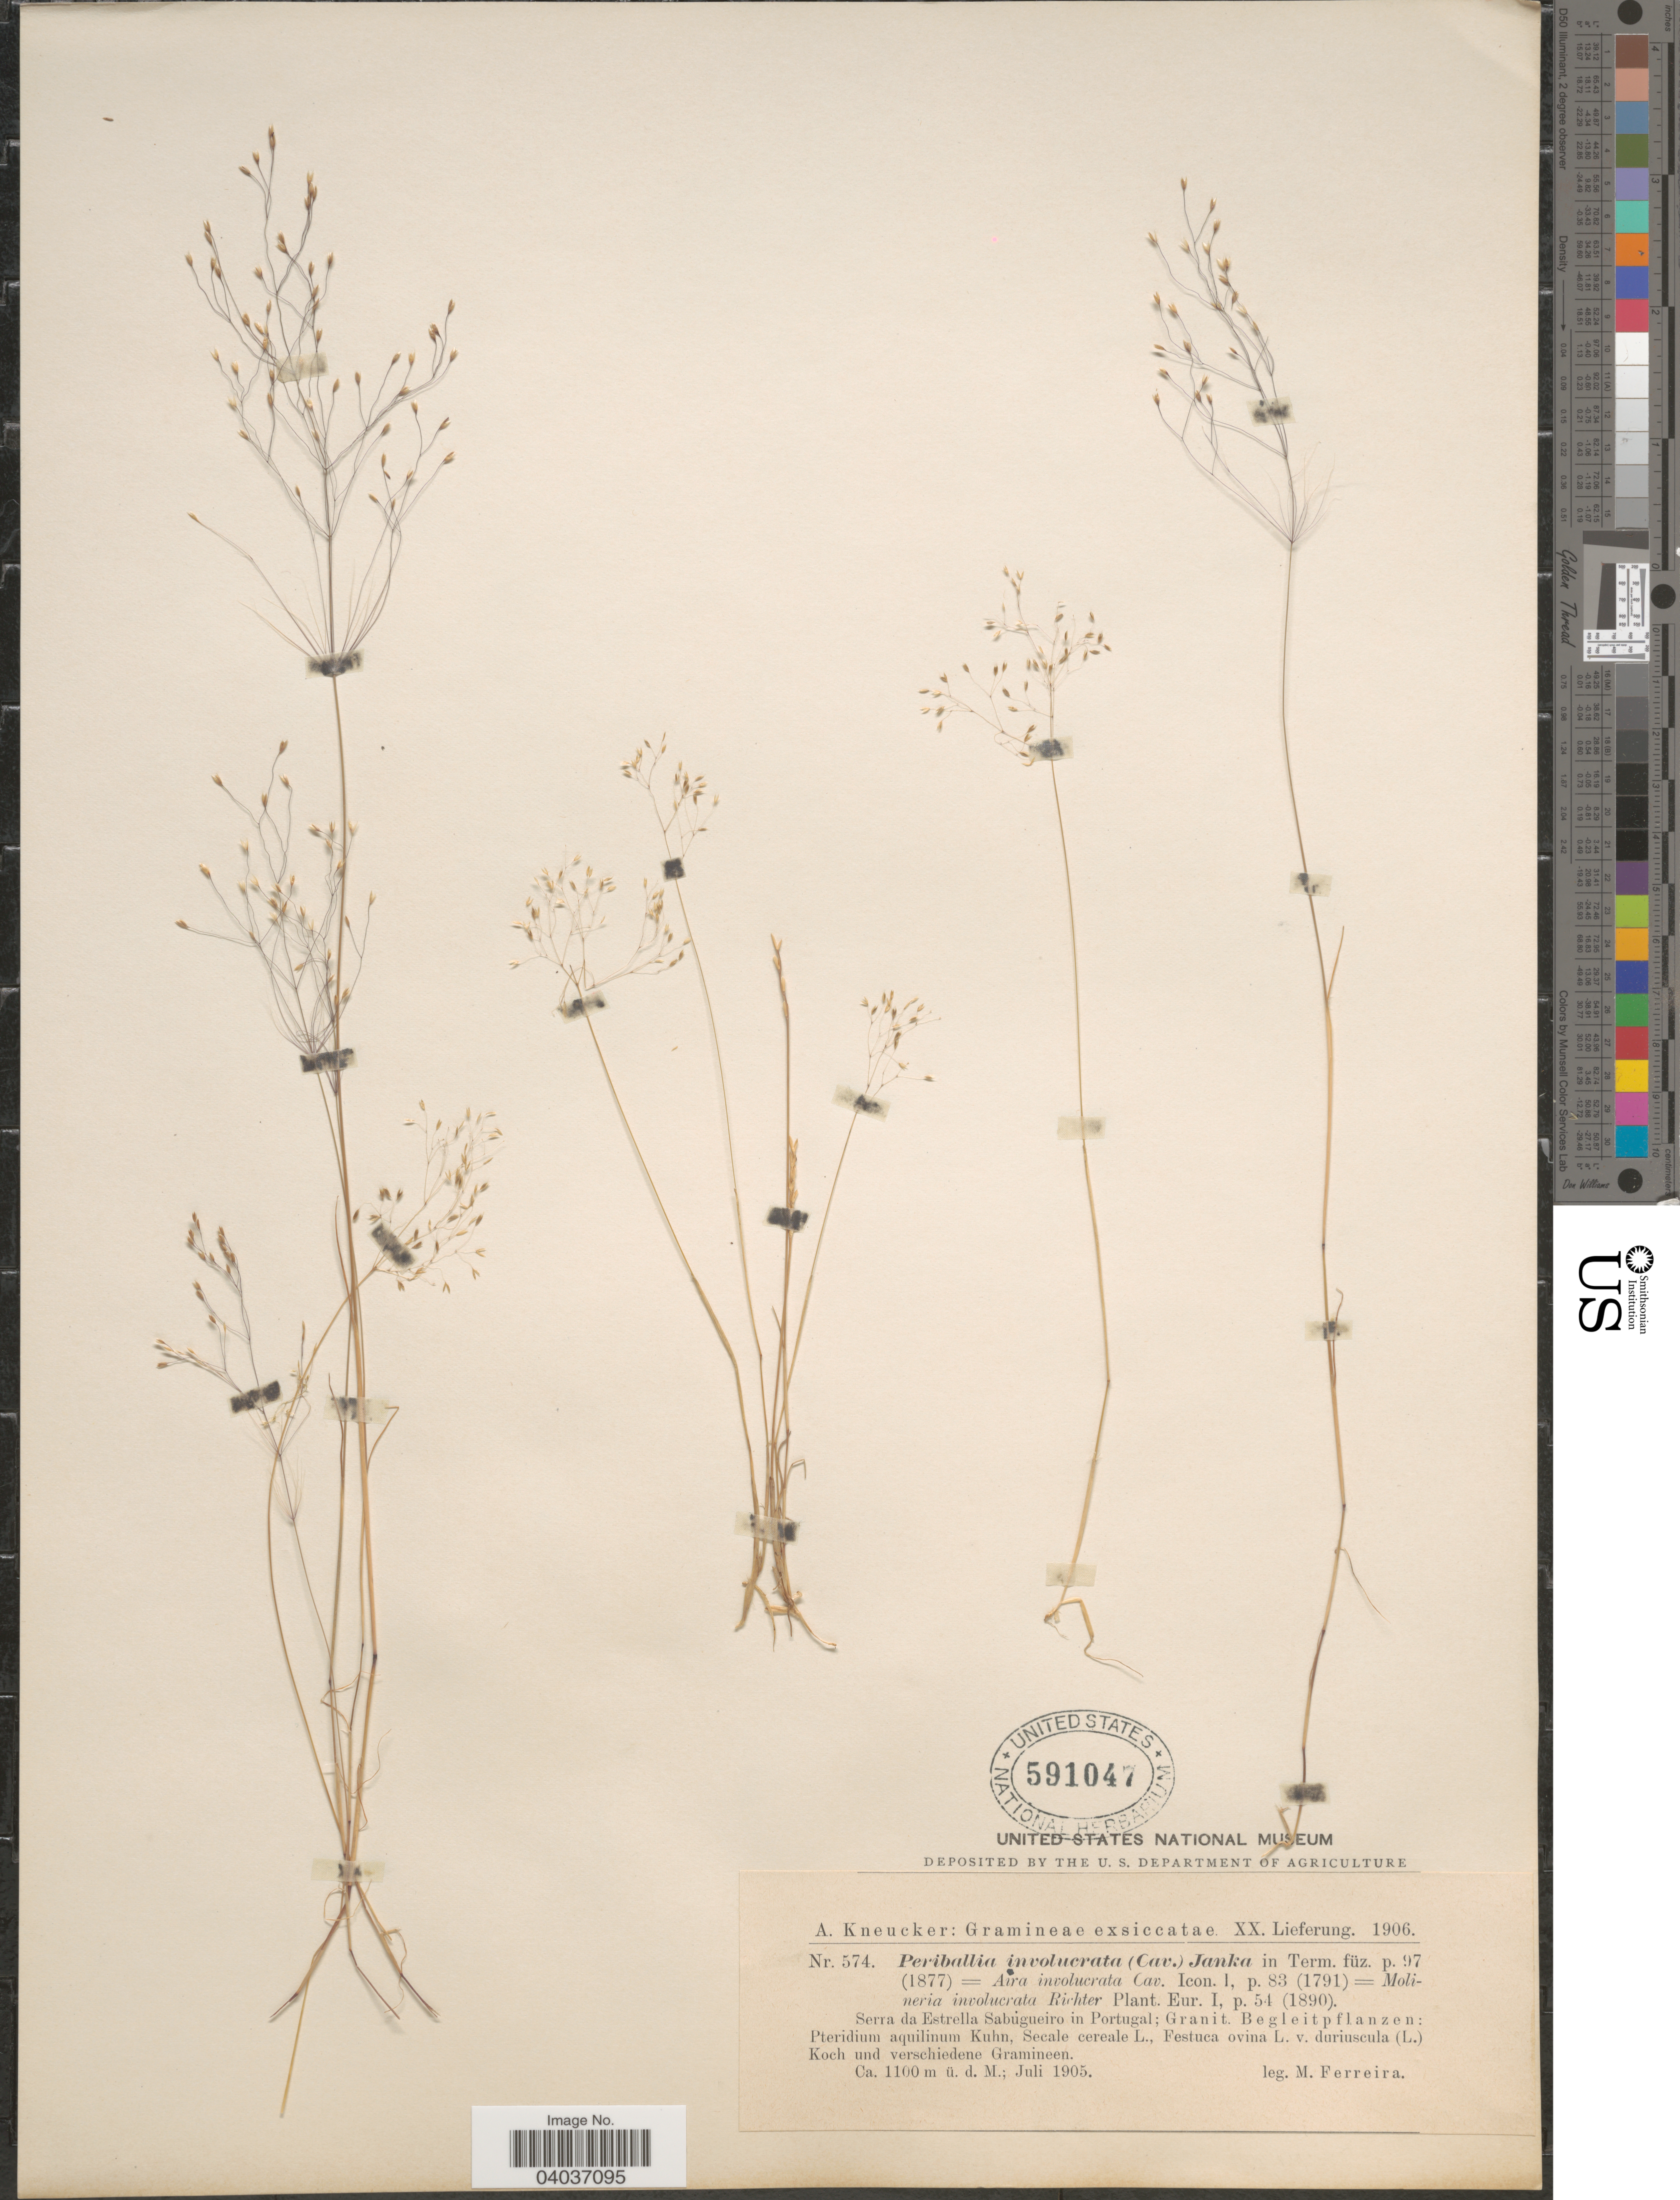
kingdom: Plantae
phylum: Tracheophyta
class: Liliopsida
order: Poales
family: Poaceae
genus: Periballia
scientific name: Periballia involucrata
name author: Janka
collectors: M. Ferreira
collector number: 574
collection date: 1905-07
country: Portugal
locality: Serra da Estrella Sabugueiro.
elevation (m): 1100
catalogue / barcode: US 591047